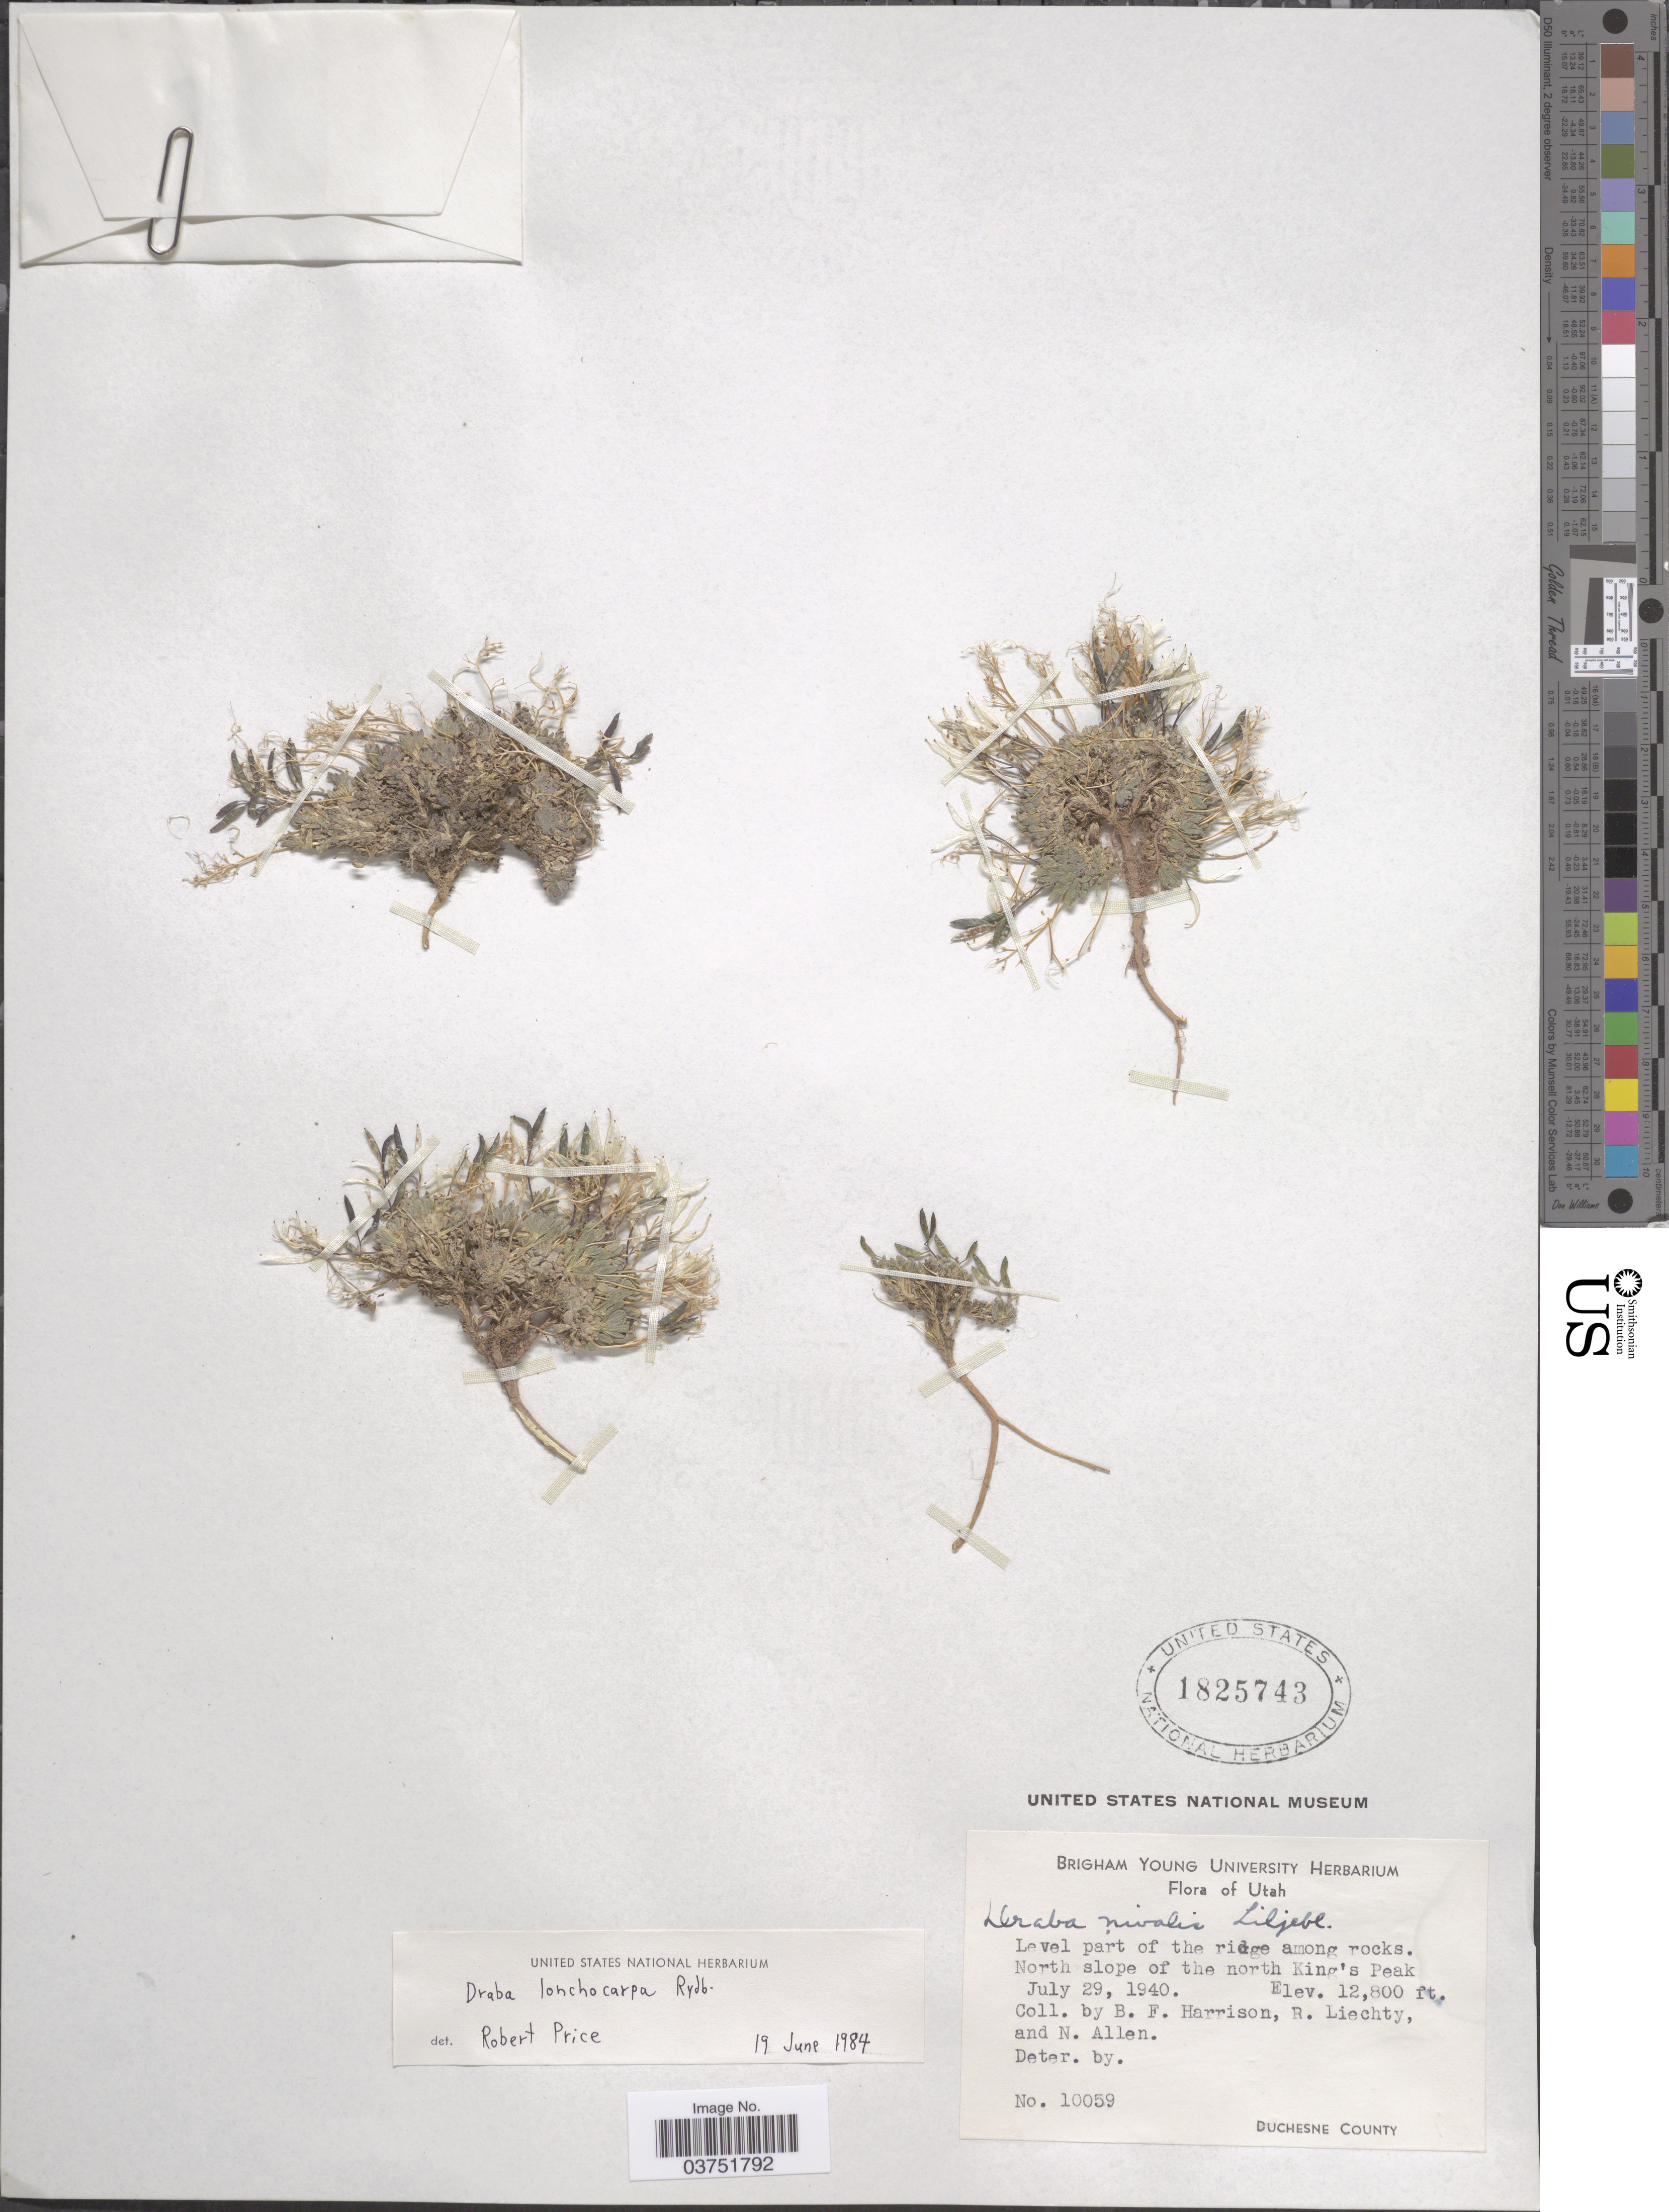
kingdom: Plantae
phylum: Tracheophyta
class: Magnoliopsida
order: Brassicales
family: Brassicaceae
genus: Draba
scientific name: Draba lonchocarpa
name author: Rydb.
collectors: B. F. Harrison, R. Liechty & N. Allen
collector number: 10059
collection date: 1940-07-29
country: United States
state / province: Utah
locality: North slope of the north King's Peak.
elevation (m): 3901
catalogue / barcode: US 1825743